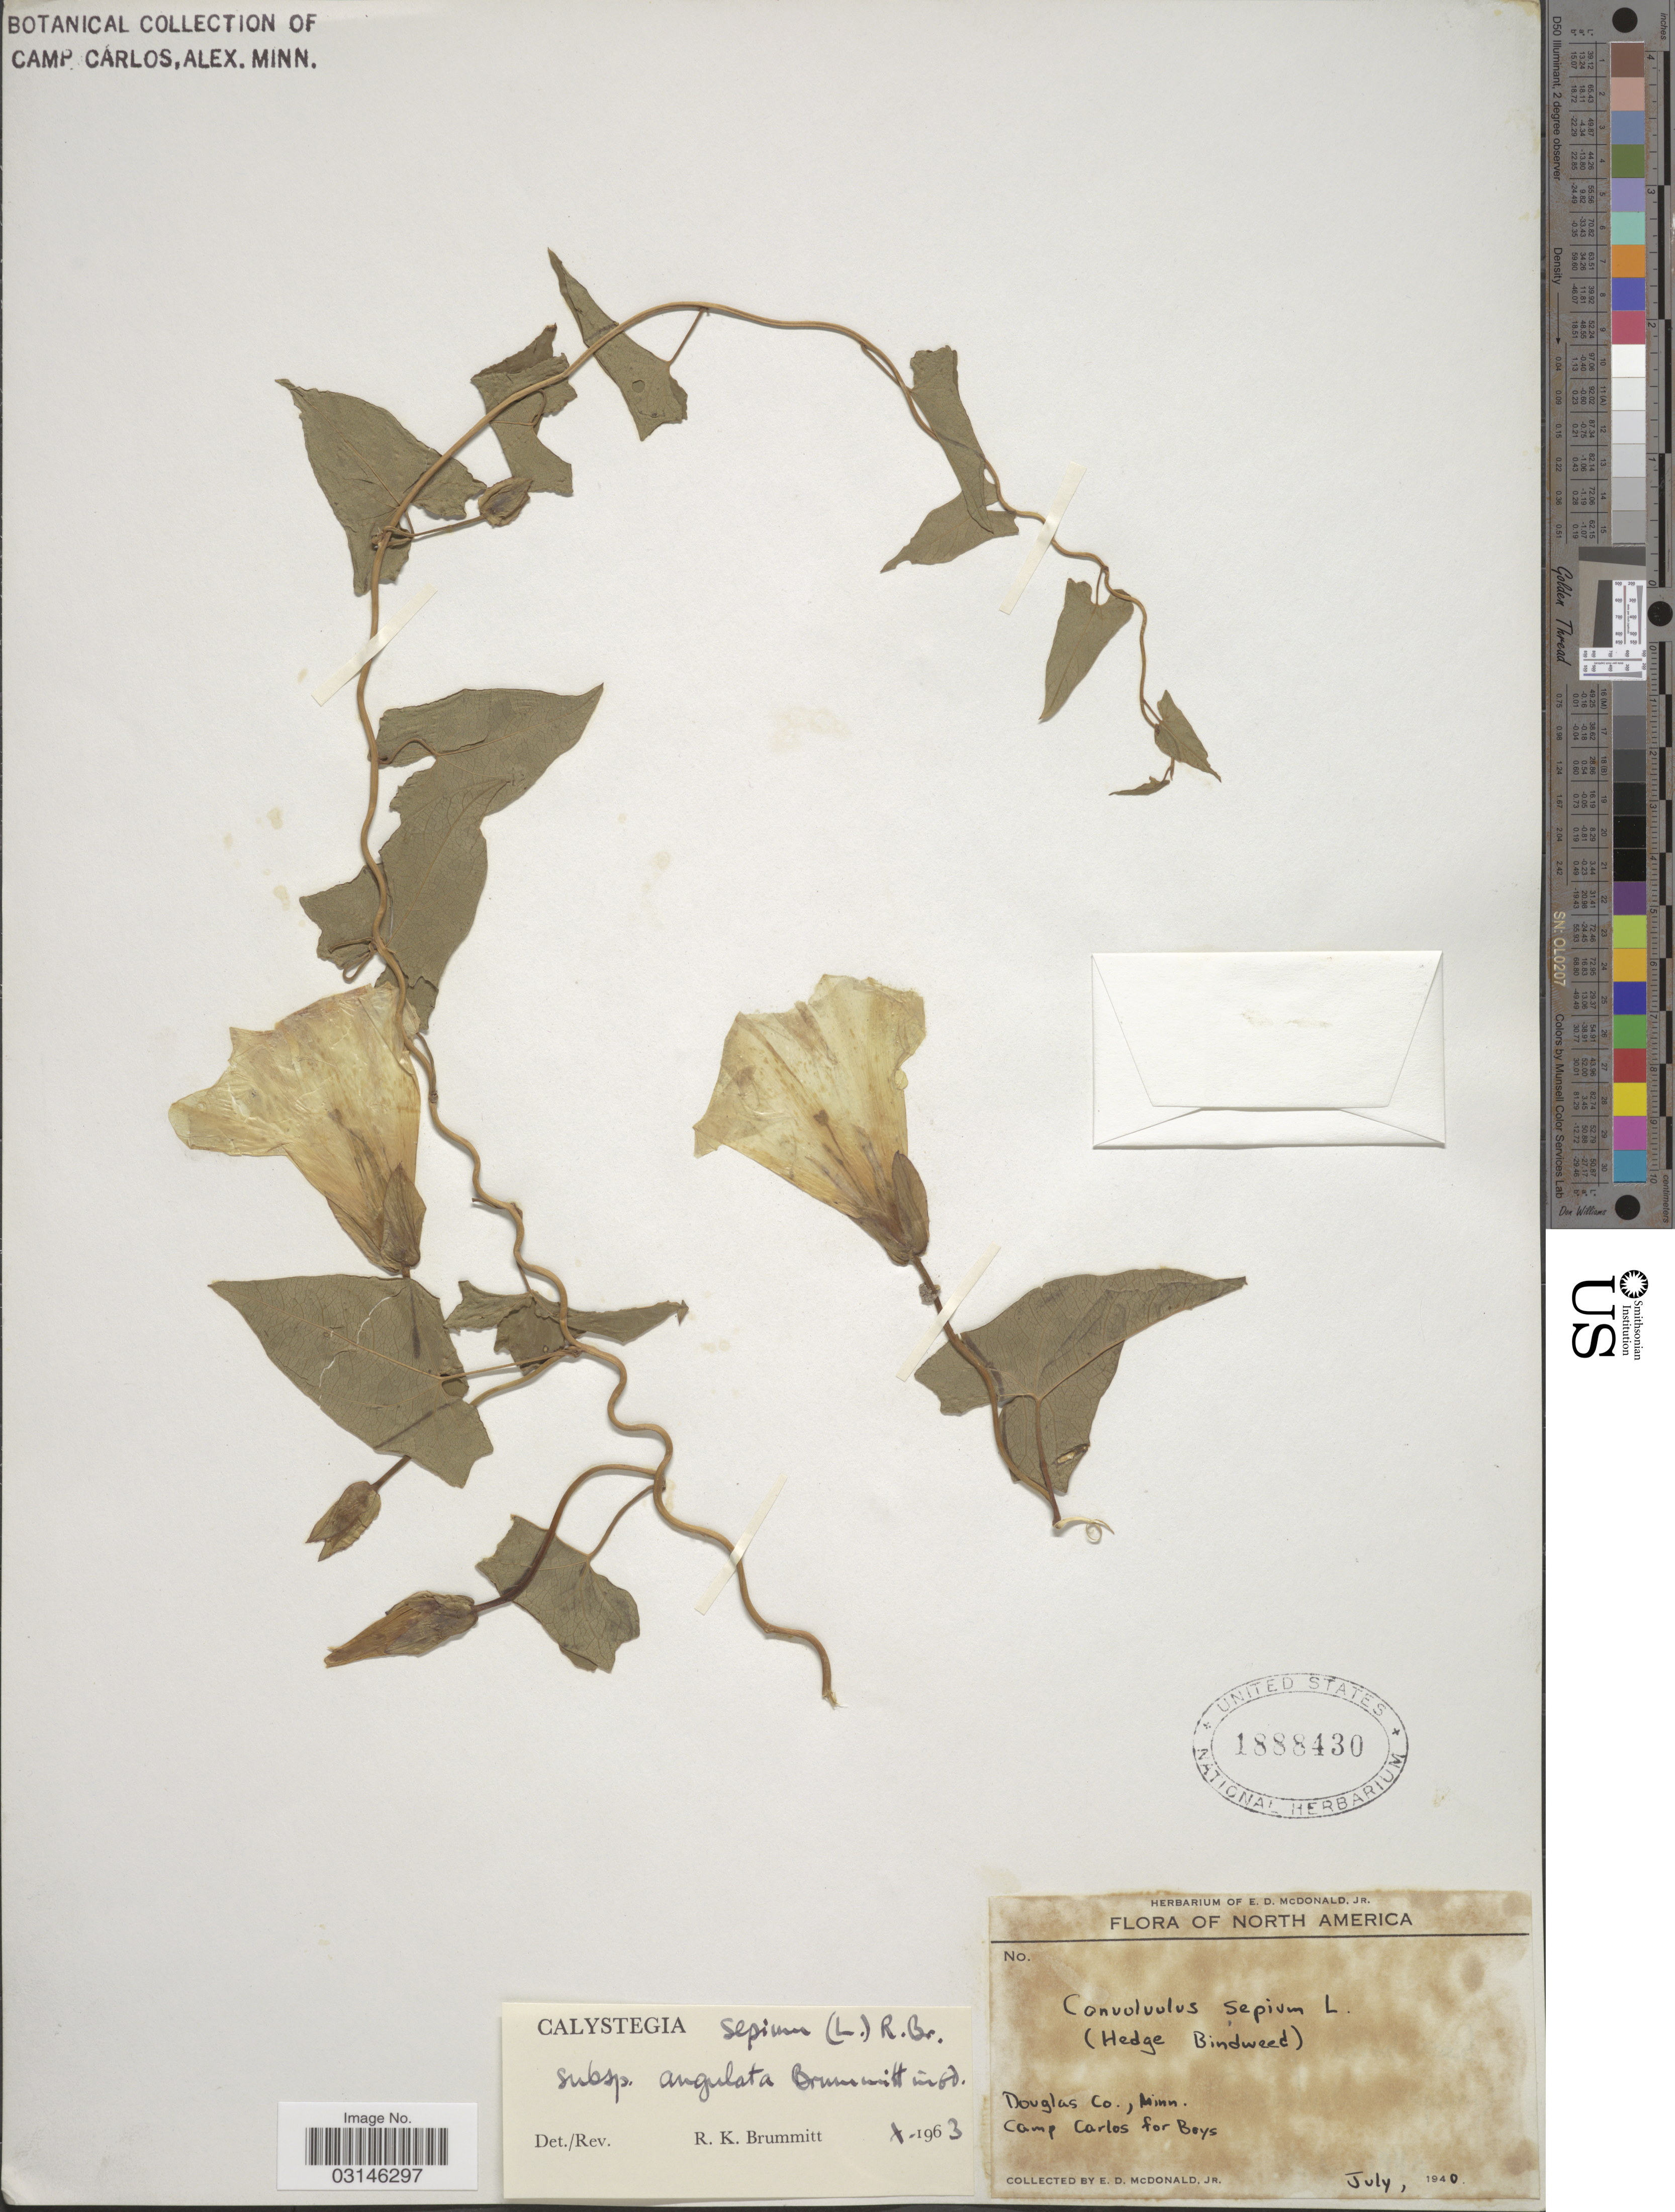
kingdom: Plantae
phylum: Tracheophyta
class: Magnoliopsida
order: Solanales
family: Convolvulaceae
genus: Calystegia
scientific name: Calystegia sepium subsp. angulata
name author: Brummitt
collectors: E. D. McDonald Jr.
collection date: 1940-07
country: United States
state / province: Minnesota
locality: Douglas Co., Camp Carlos for Boys.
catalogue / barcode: US 1888430